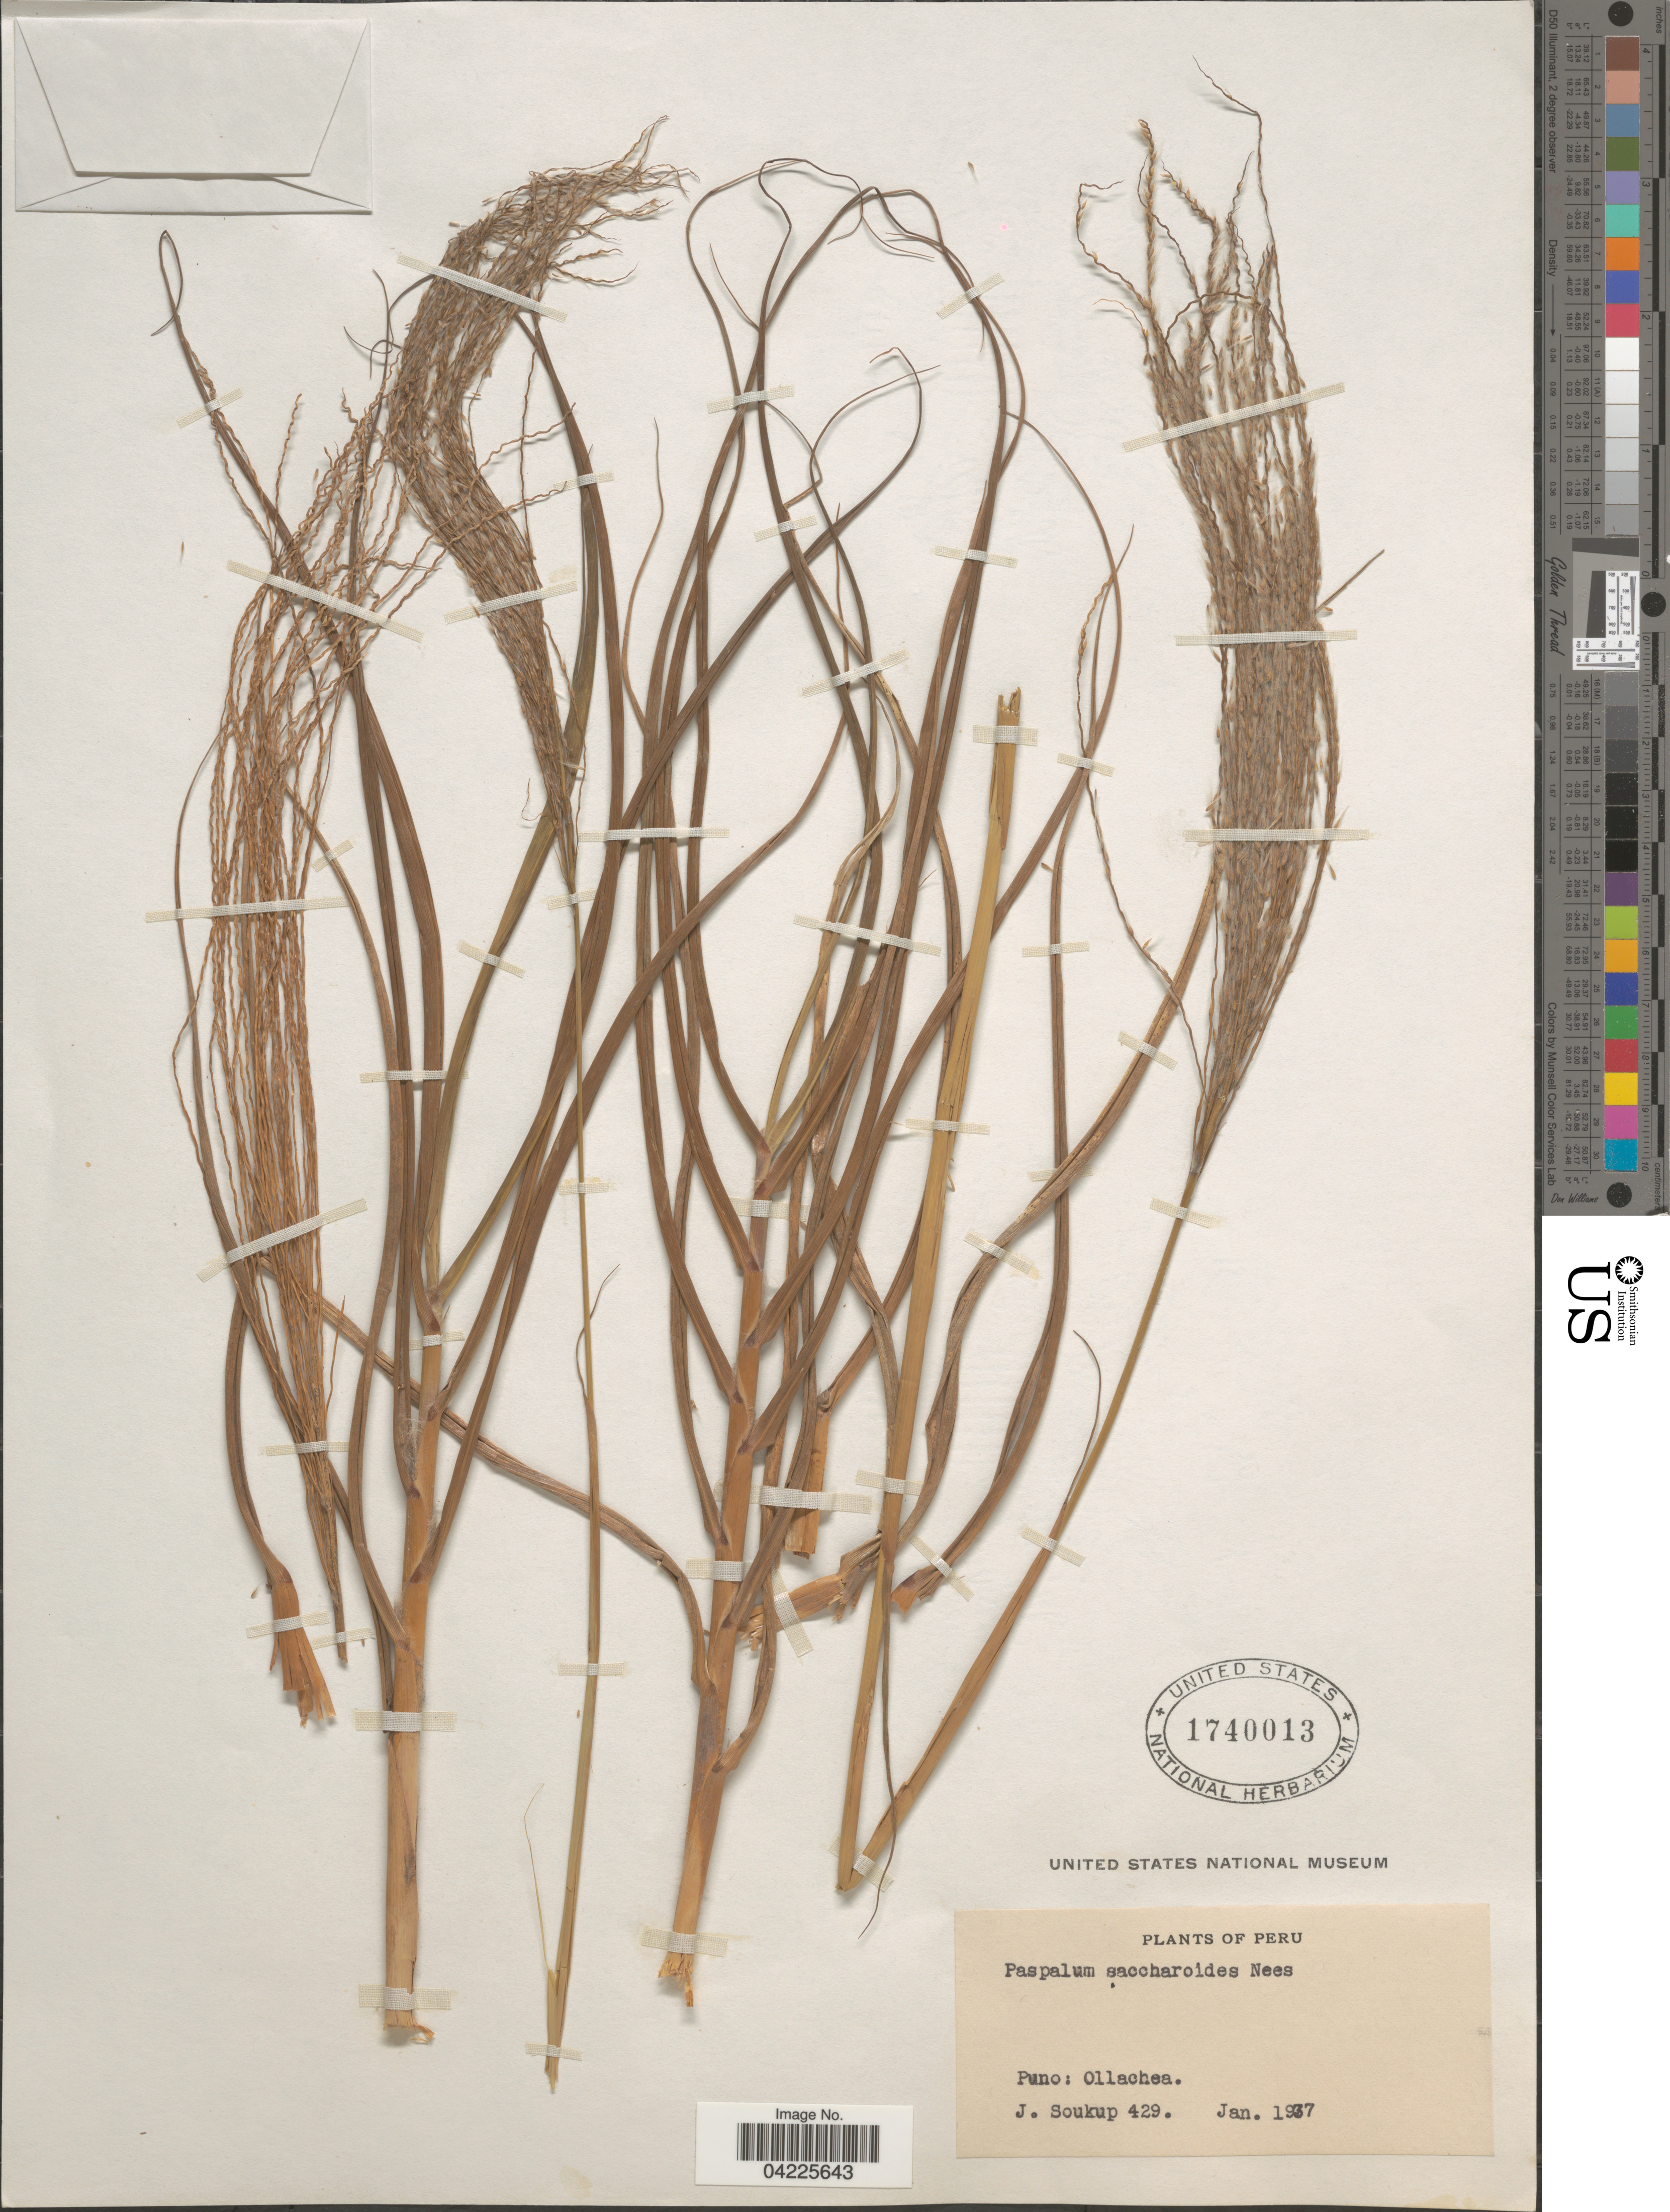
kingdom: Plantae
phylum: Tracheophyta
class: Liliopsida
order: Poales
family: Poaceae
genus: Paspalum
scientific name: Paspalum saccharoides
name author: Nees ex Trin.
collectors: J. Soukup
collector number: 429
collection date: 1937-01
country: Peru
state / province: Puno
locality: Ollachea.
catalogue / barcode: US 1740013